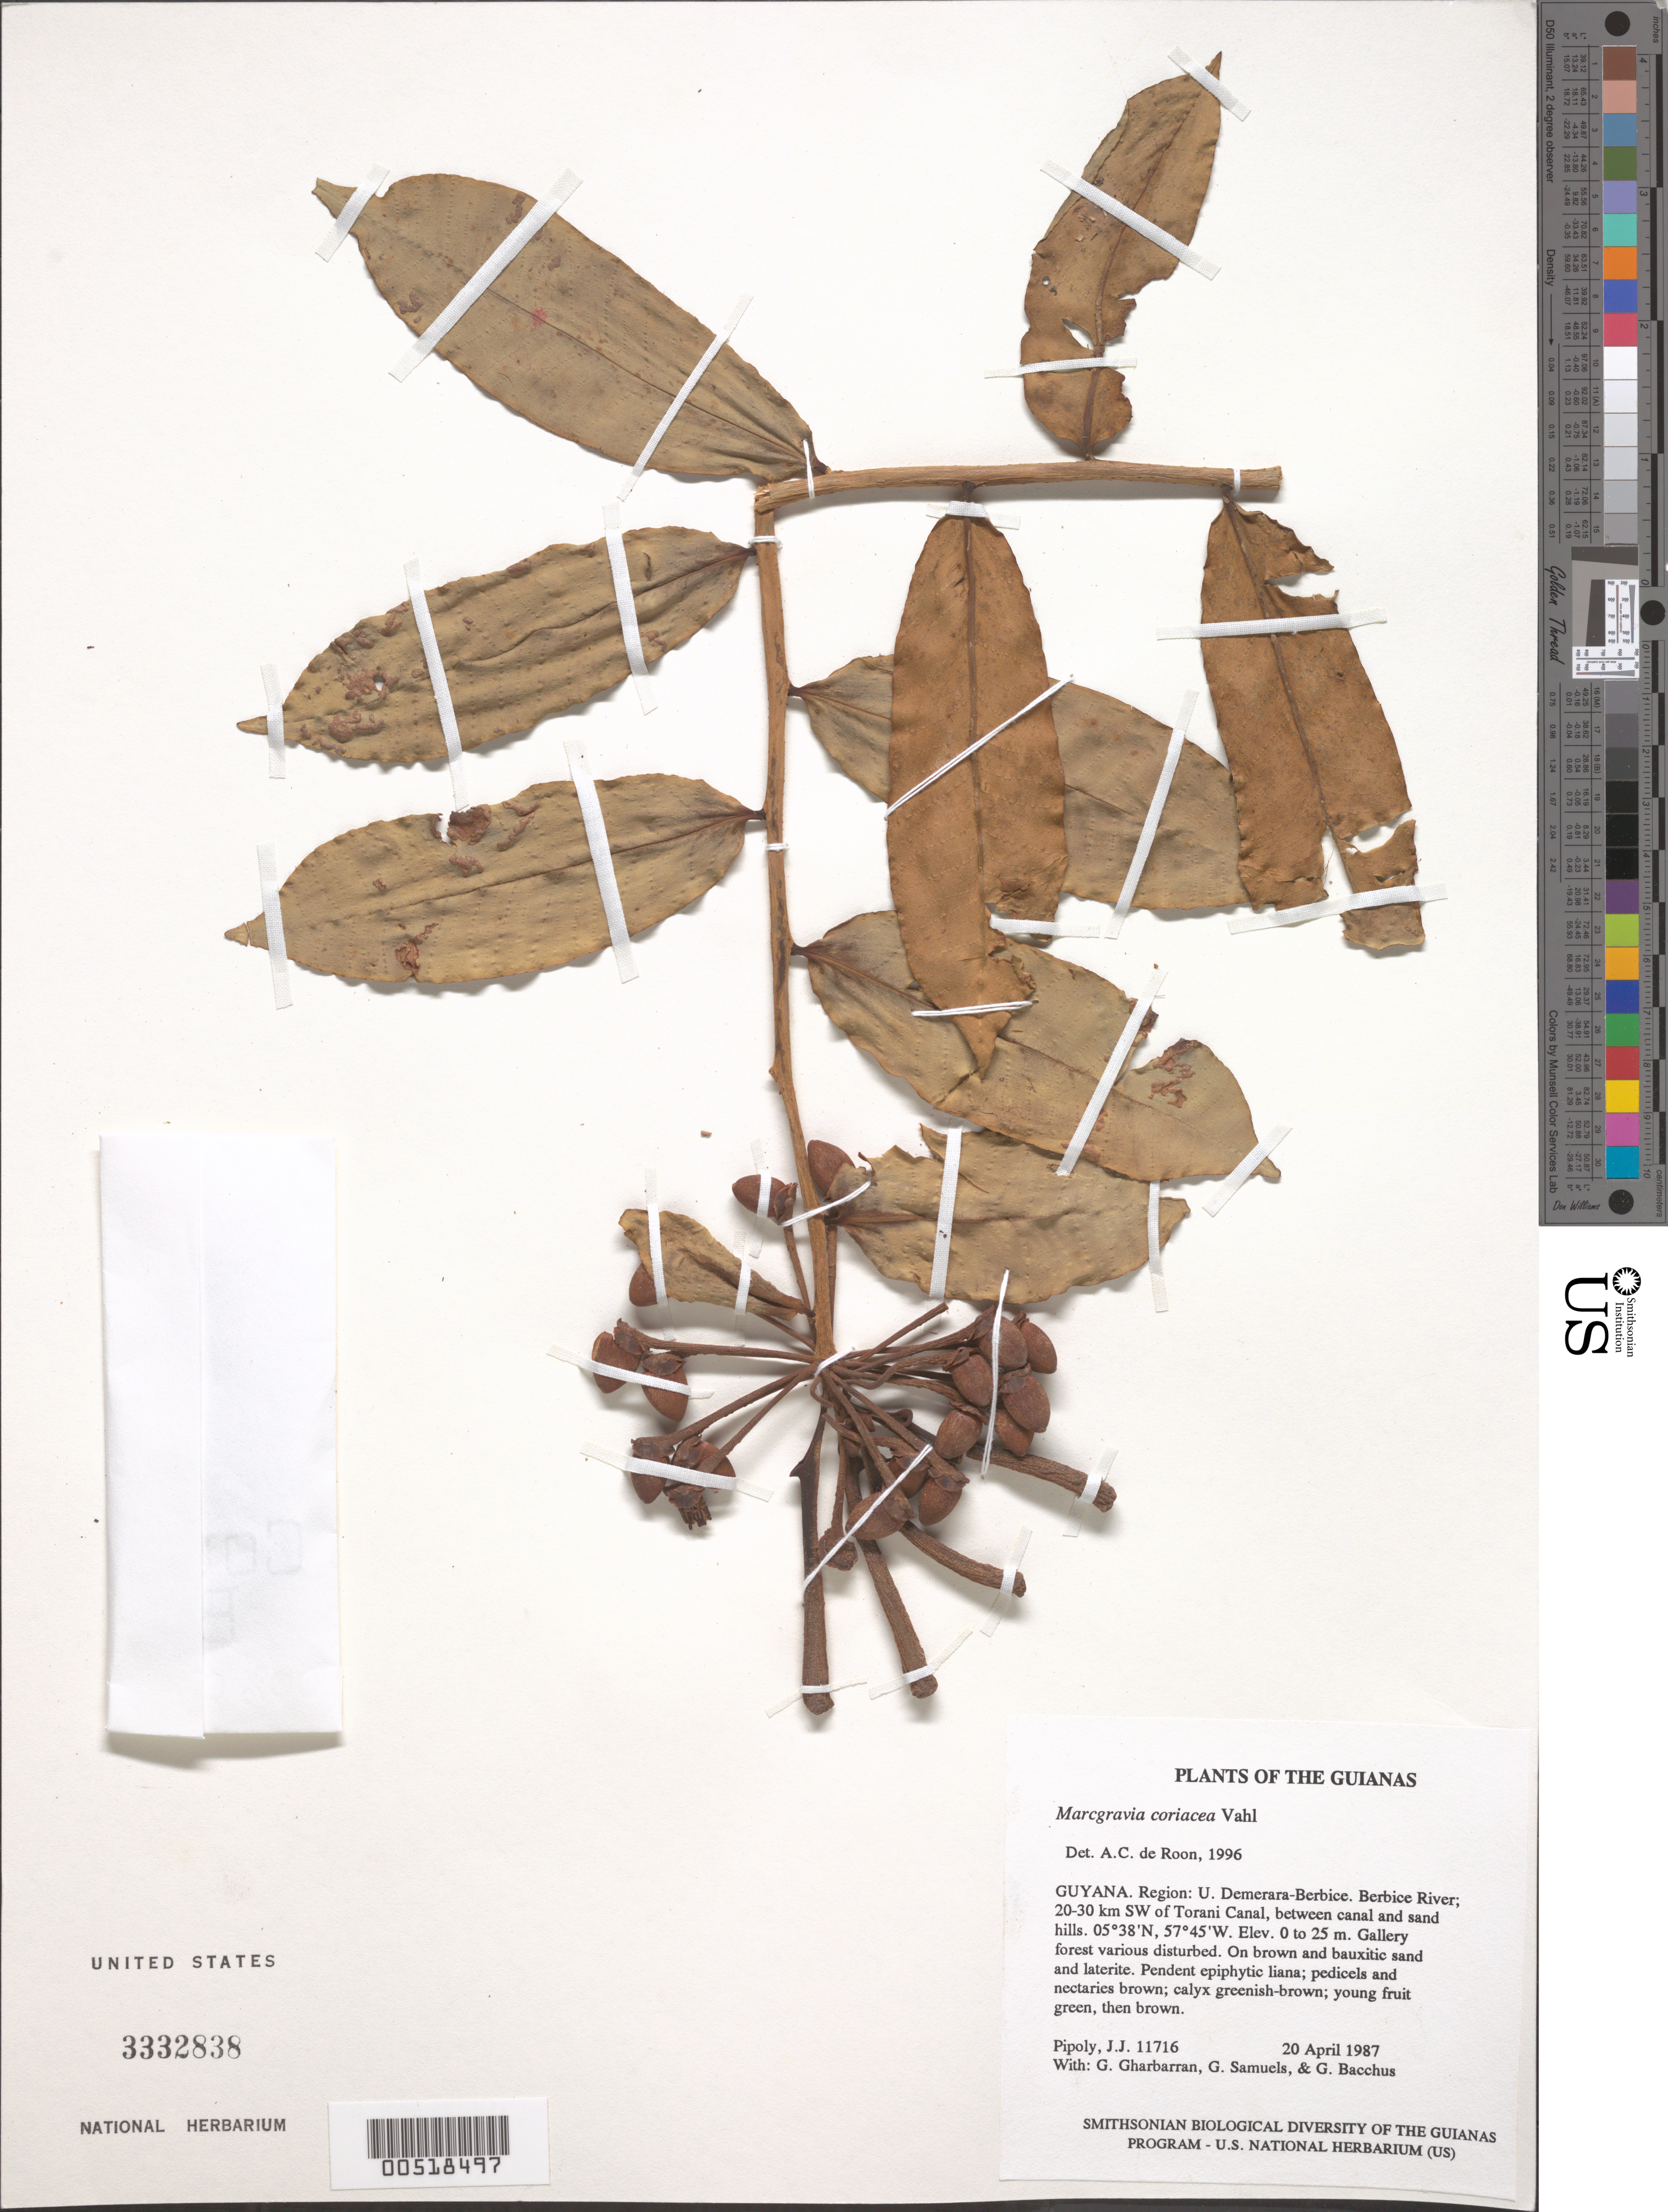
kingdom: Plantae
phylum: Tracheophyta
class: Magnoliopsida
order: Ericales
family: Marcgraviaceae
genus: Marcgravia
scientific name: Marcgravia coriacea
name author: Vahl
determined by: de Roon, A. C.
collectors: J. J. Pipoly, G. Gharbarran, G. Samuels & G. Bacchus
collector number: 11716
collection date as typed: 20 April 1987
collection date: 1987-04-20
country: Guyana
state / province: U. Demerara-Berbice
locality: Berbice River; 20-30 km SW of Torani Canal, between canal and sand hills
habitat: Gallery forest various disturbed. On brown and bauxitic sand and laterite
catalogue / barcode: US 3332838